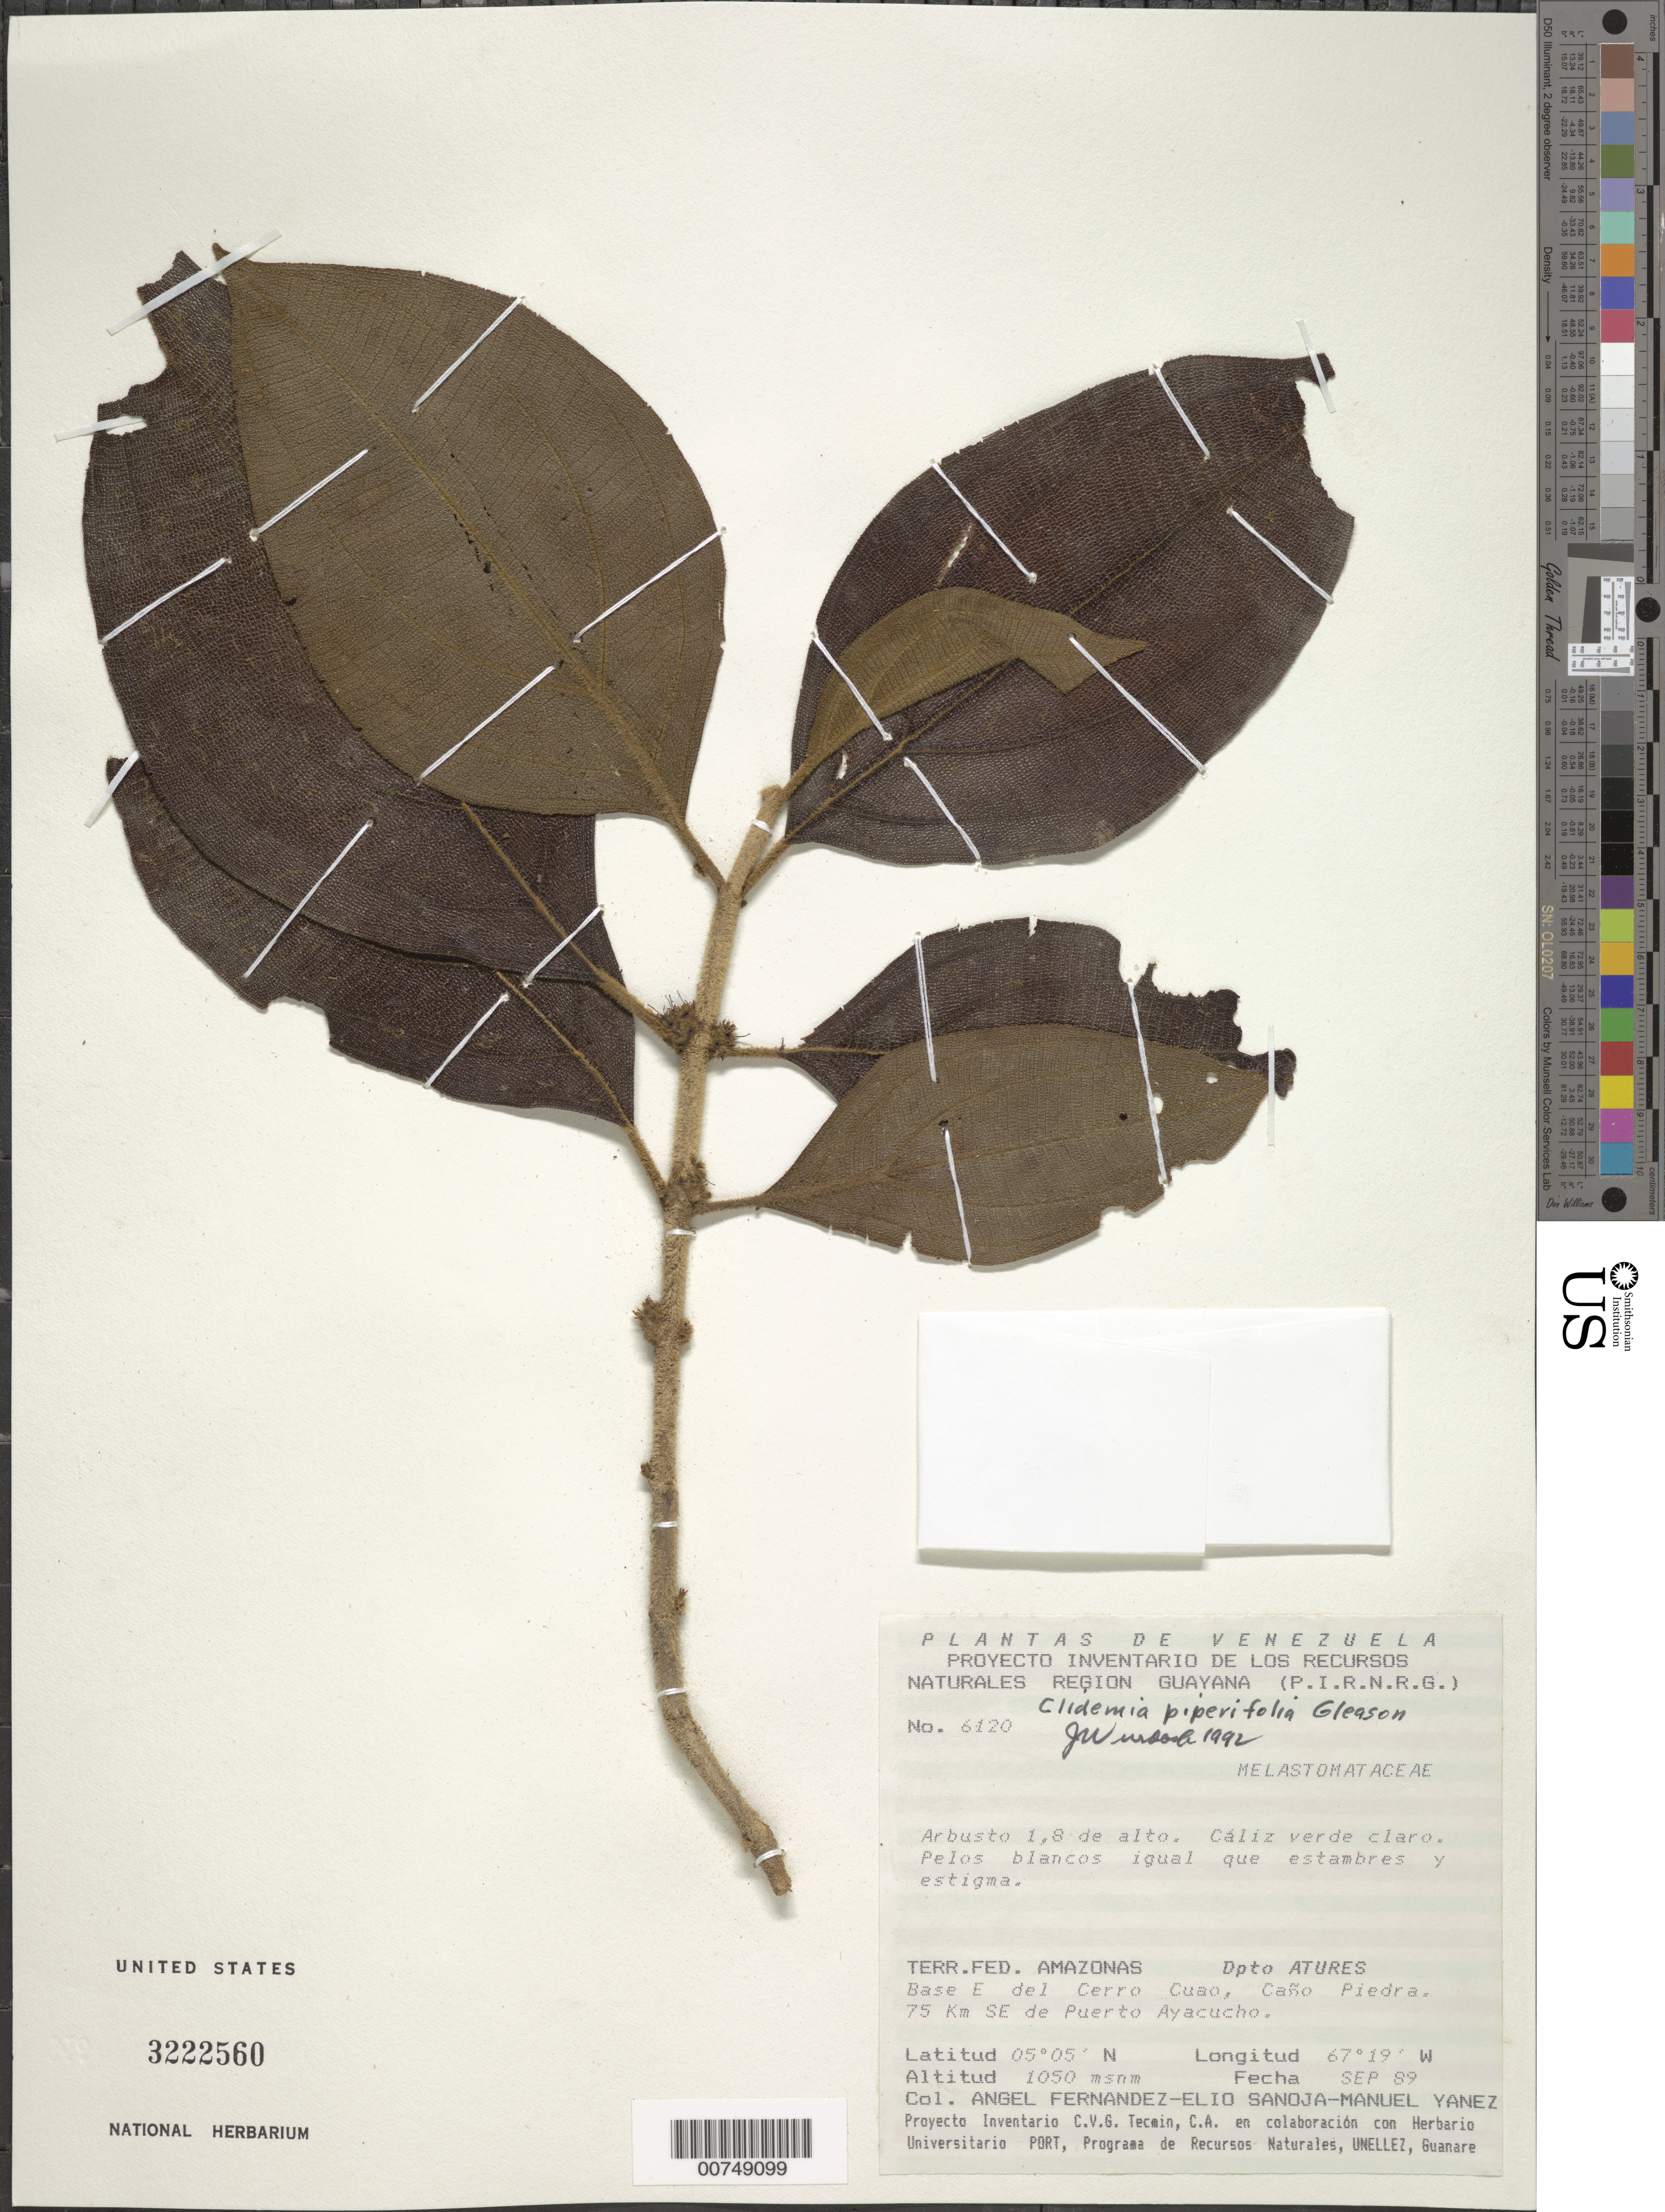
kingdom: Plantae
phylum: Tracheophyta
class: Magnoliopsida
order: Myrtales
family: Melastomataceae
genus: Clidemia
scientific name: Clidemia piperifolia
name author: Gleason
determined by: Wurdack, John J., (US), US (UNITED STATES)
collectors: A. Fernández, E. Sanoja & M. Yanez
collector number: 6120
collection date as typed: Sep-89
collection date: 1989-09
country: Venezuela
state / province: Amazonas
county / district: Atures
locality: Caño Piedra, base E del Cerro Cuao, 75 m SE de Puerto Ayacucho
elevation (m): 1050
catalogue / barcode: US 3222560